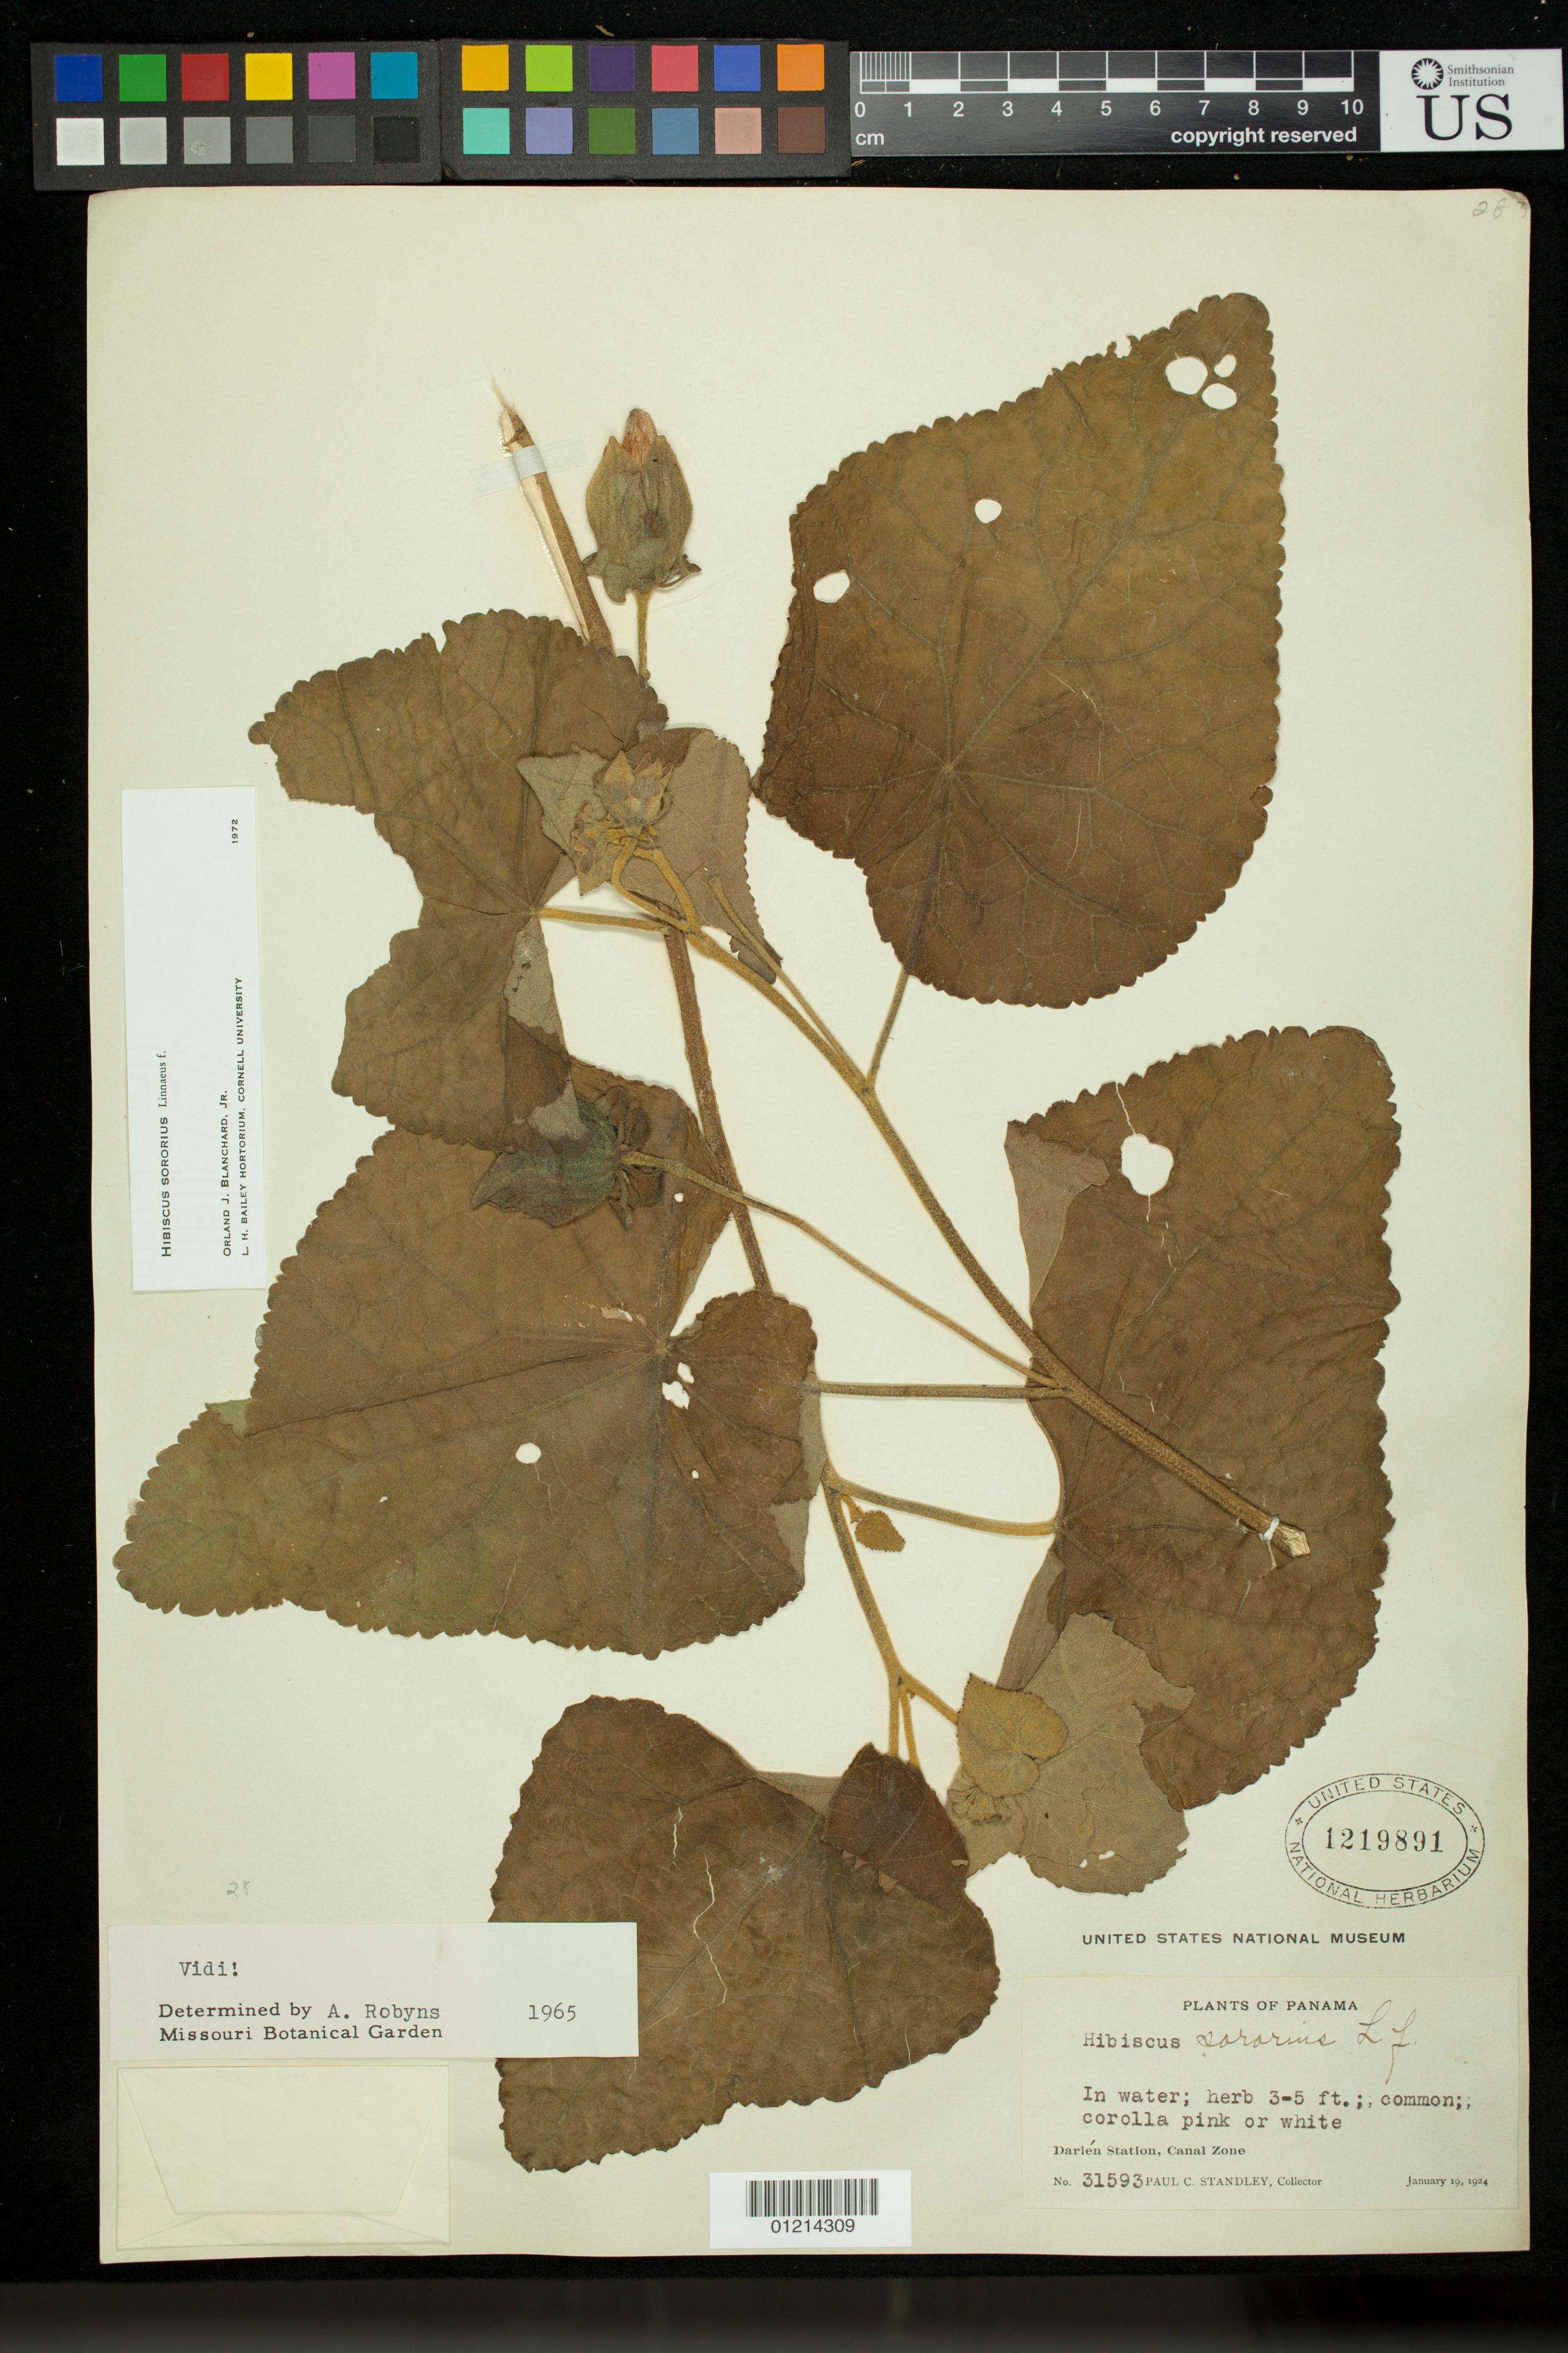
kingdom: Plantae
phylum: Tracheophyta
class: Magnoliopsida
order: Malvales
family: Malvaceae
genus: Hibiscus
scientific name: Hibiscus sororius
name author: L.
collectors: P. C. Standley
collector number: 31593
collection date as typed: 1/19/1924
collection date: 1924-01-19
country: Panama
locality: Darien Station, Canal Zone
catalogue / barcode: US 1219891